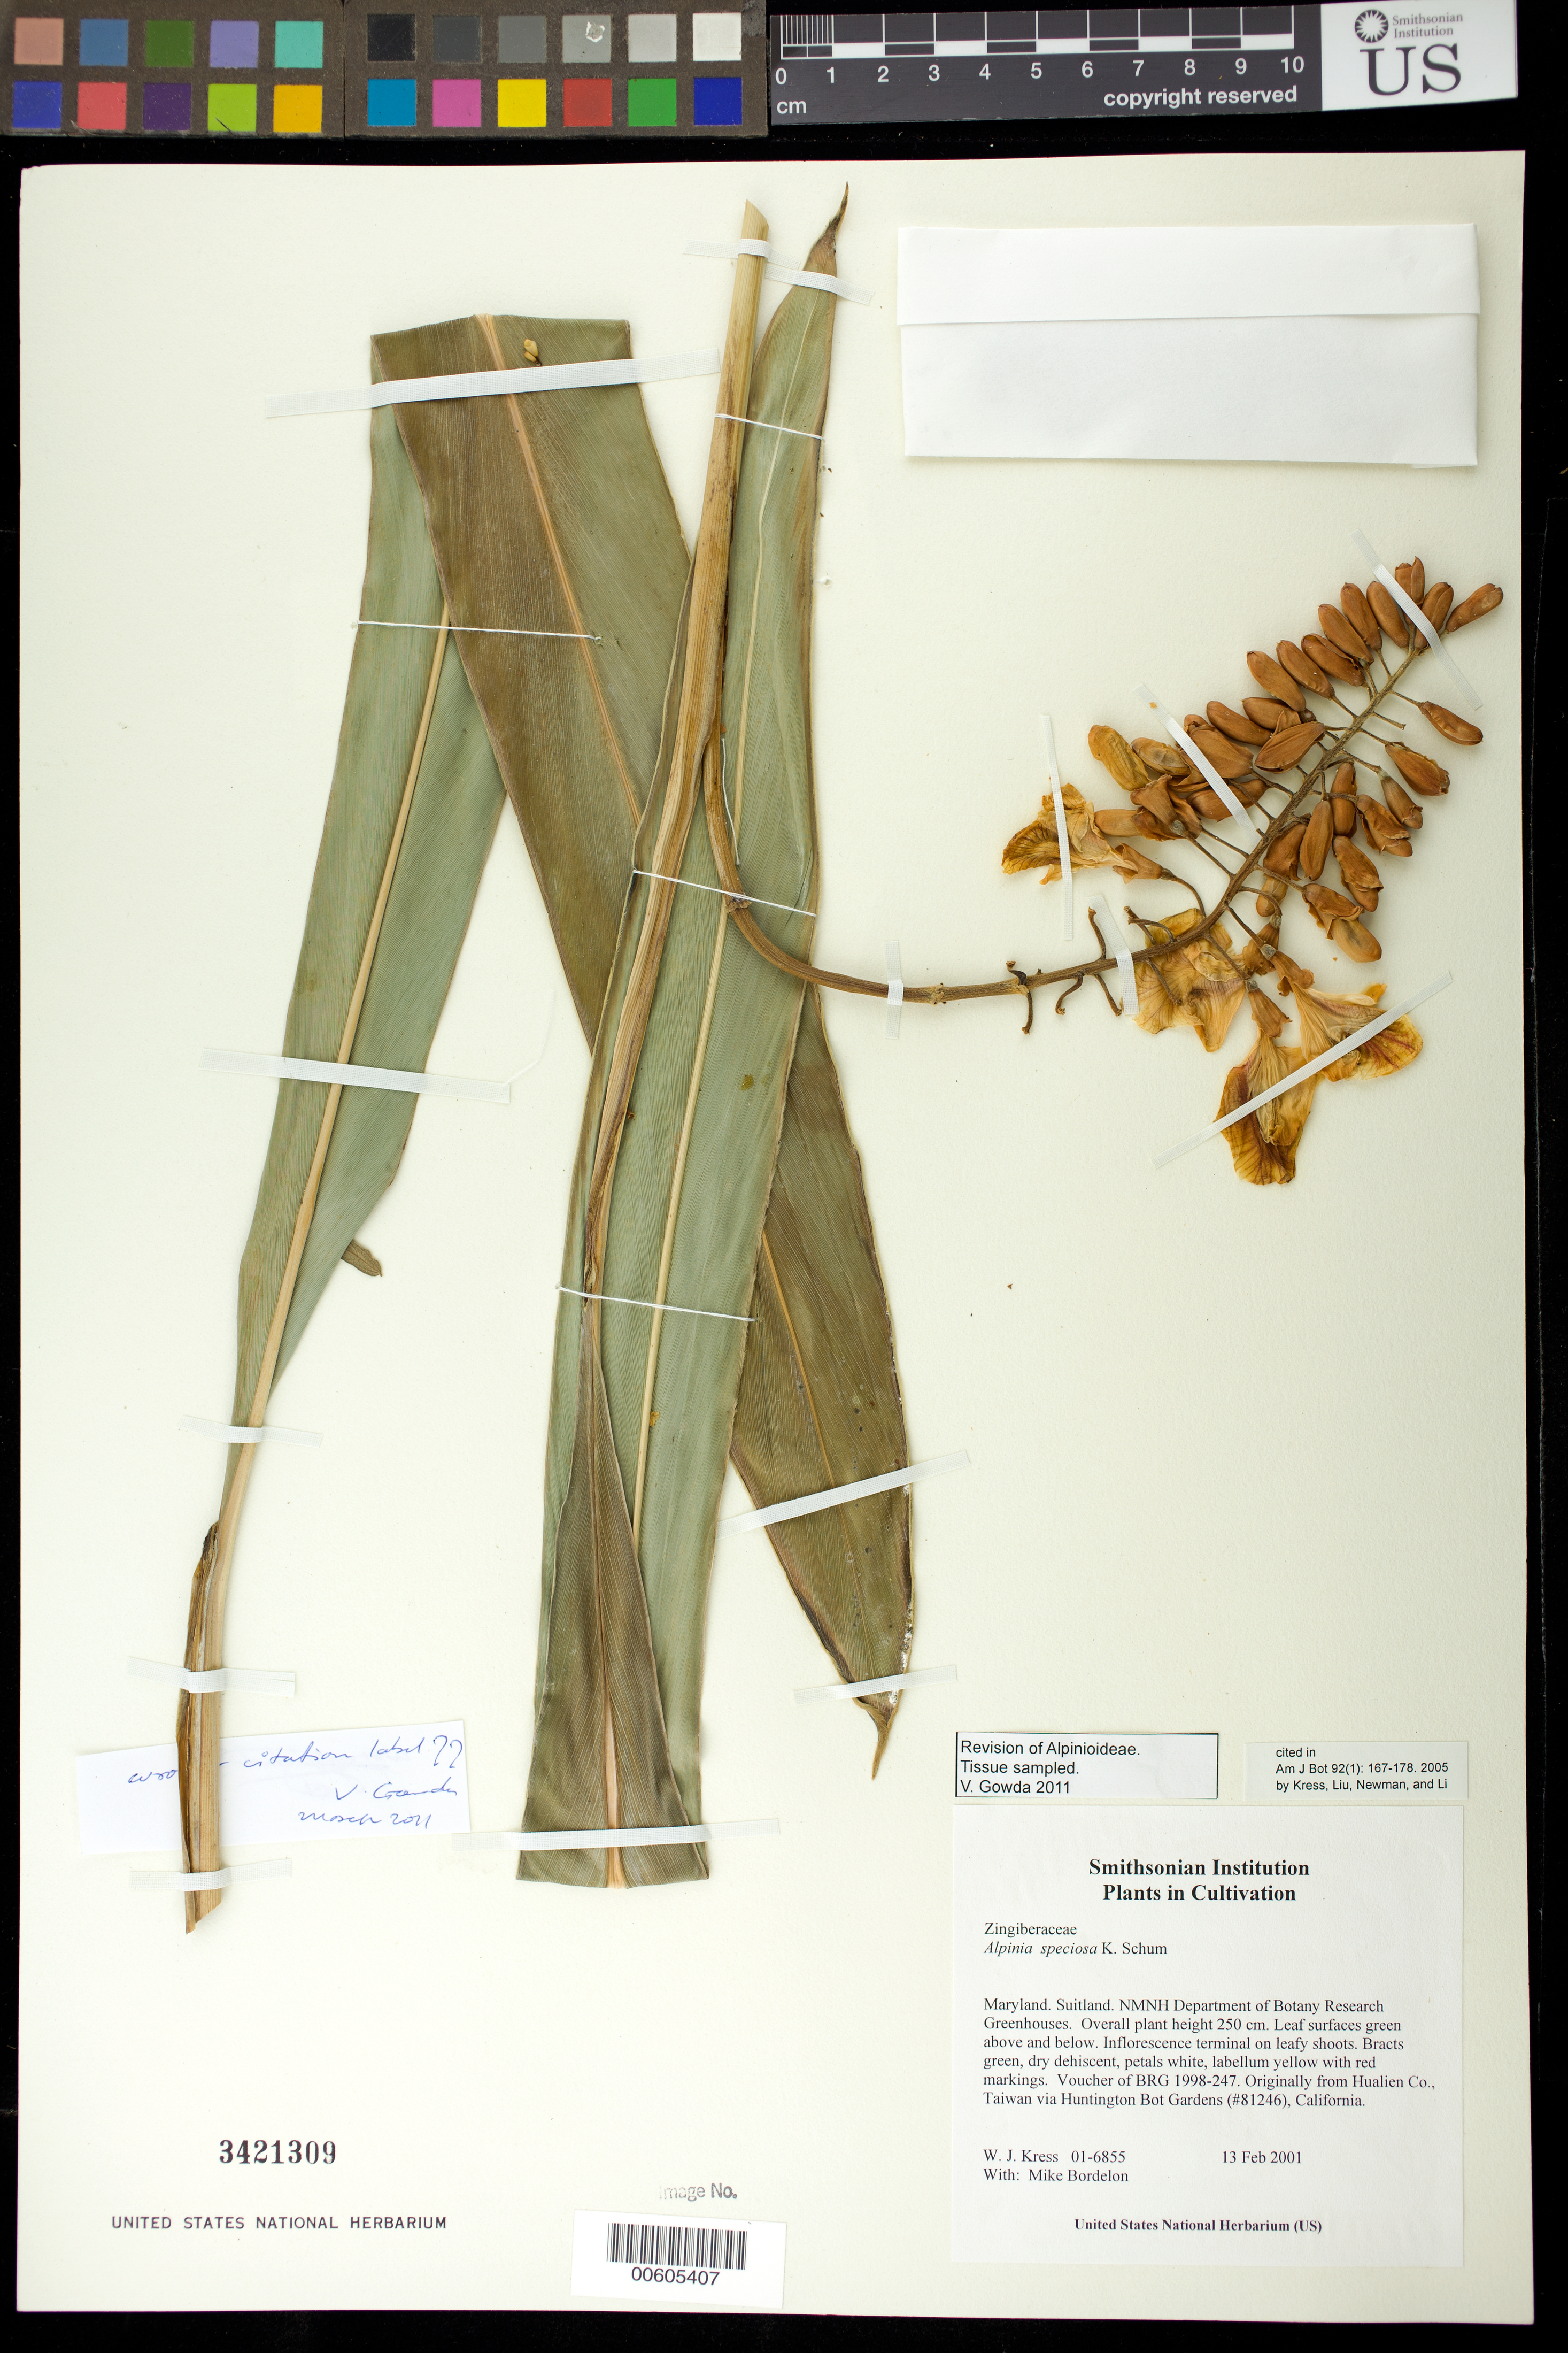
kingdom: Plantae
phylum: Tracheophyta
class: Liliopsida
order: Zingiberales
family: Zingiberaceae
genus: Alpinia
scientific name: Alpinia speciosa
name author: (Blume) D. Dietr.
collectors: W. J. Kress & M. Bordelon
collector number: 01-6855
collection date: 2001-02-13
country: United States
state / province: Maryland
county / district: Prince George's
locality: NMNH Botany Research Greenhouses. Suitland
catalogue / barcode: US 3421309